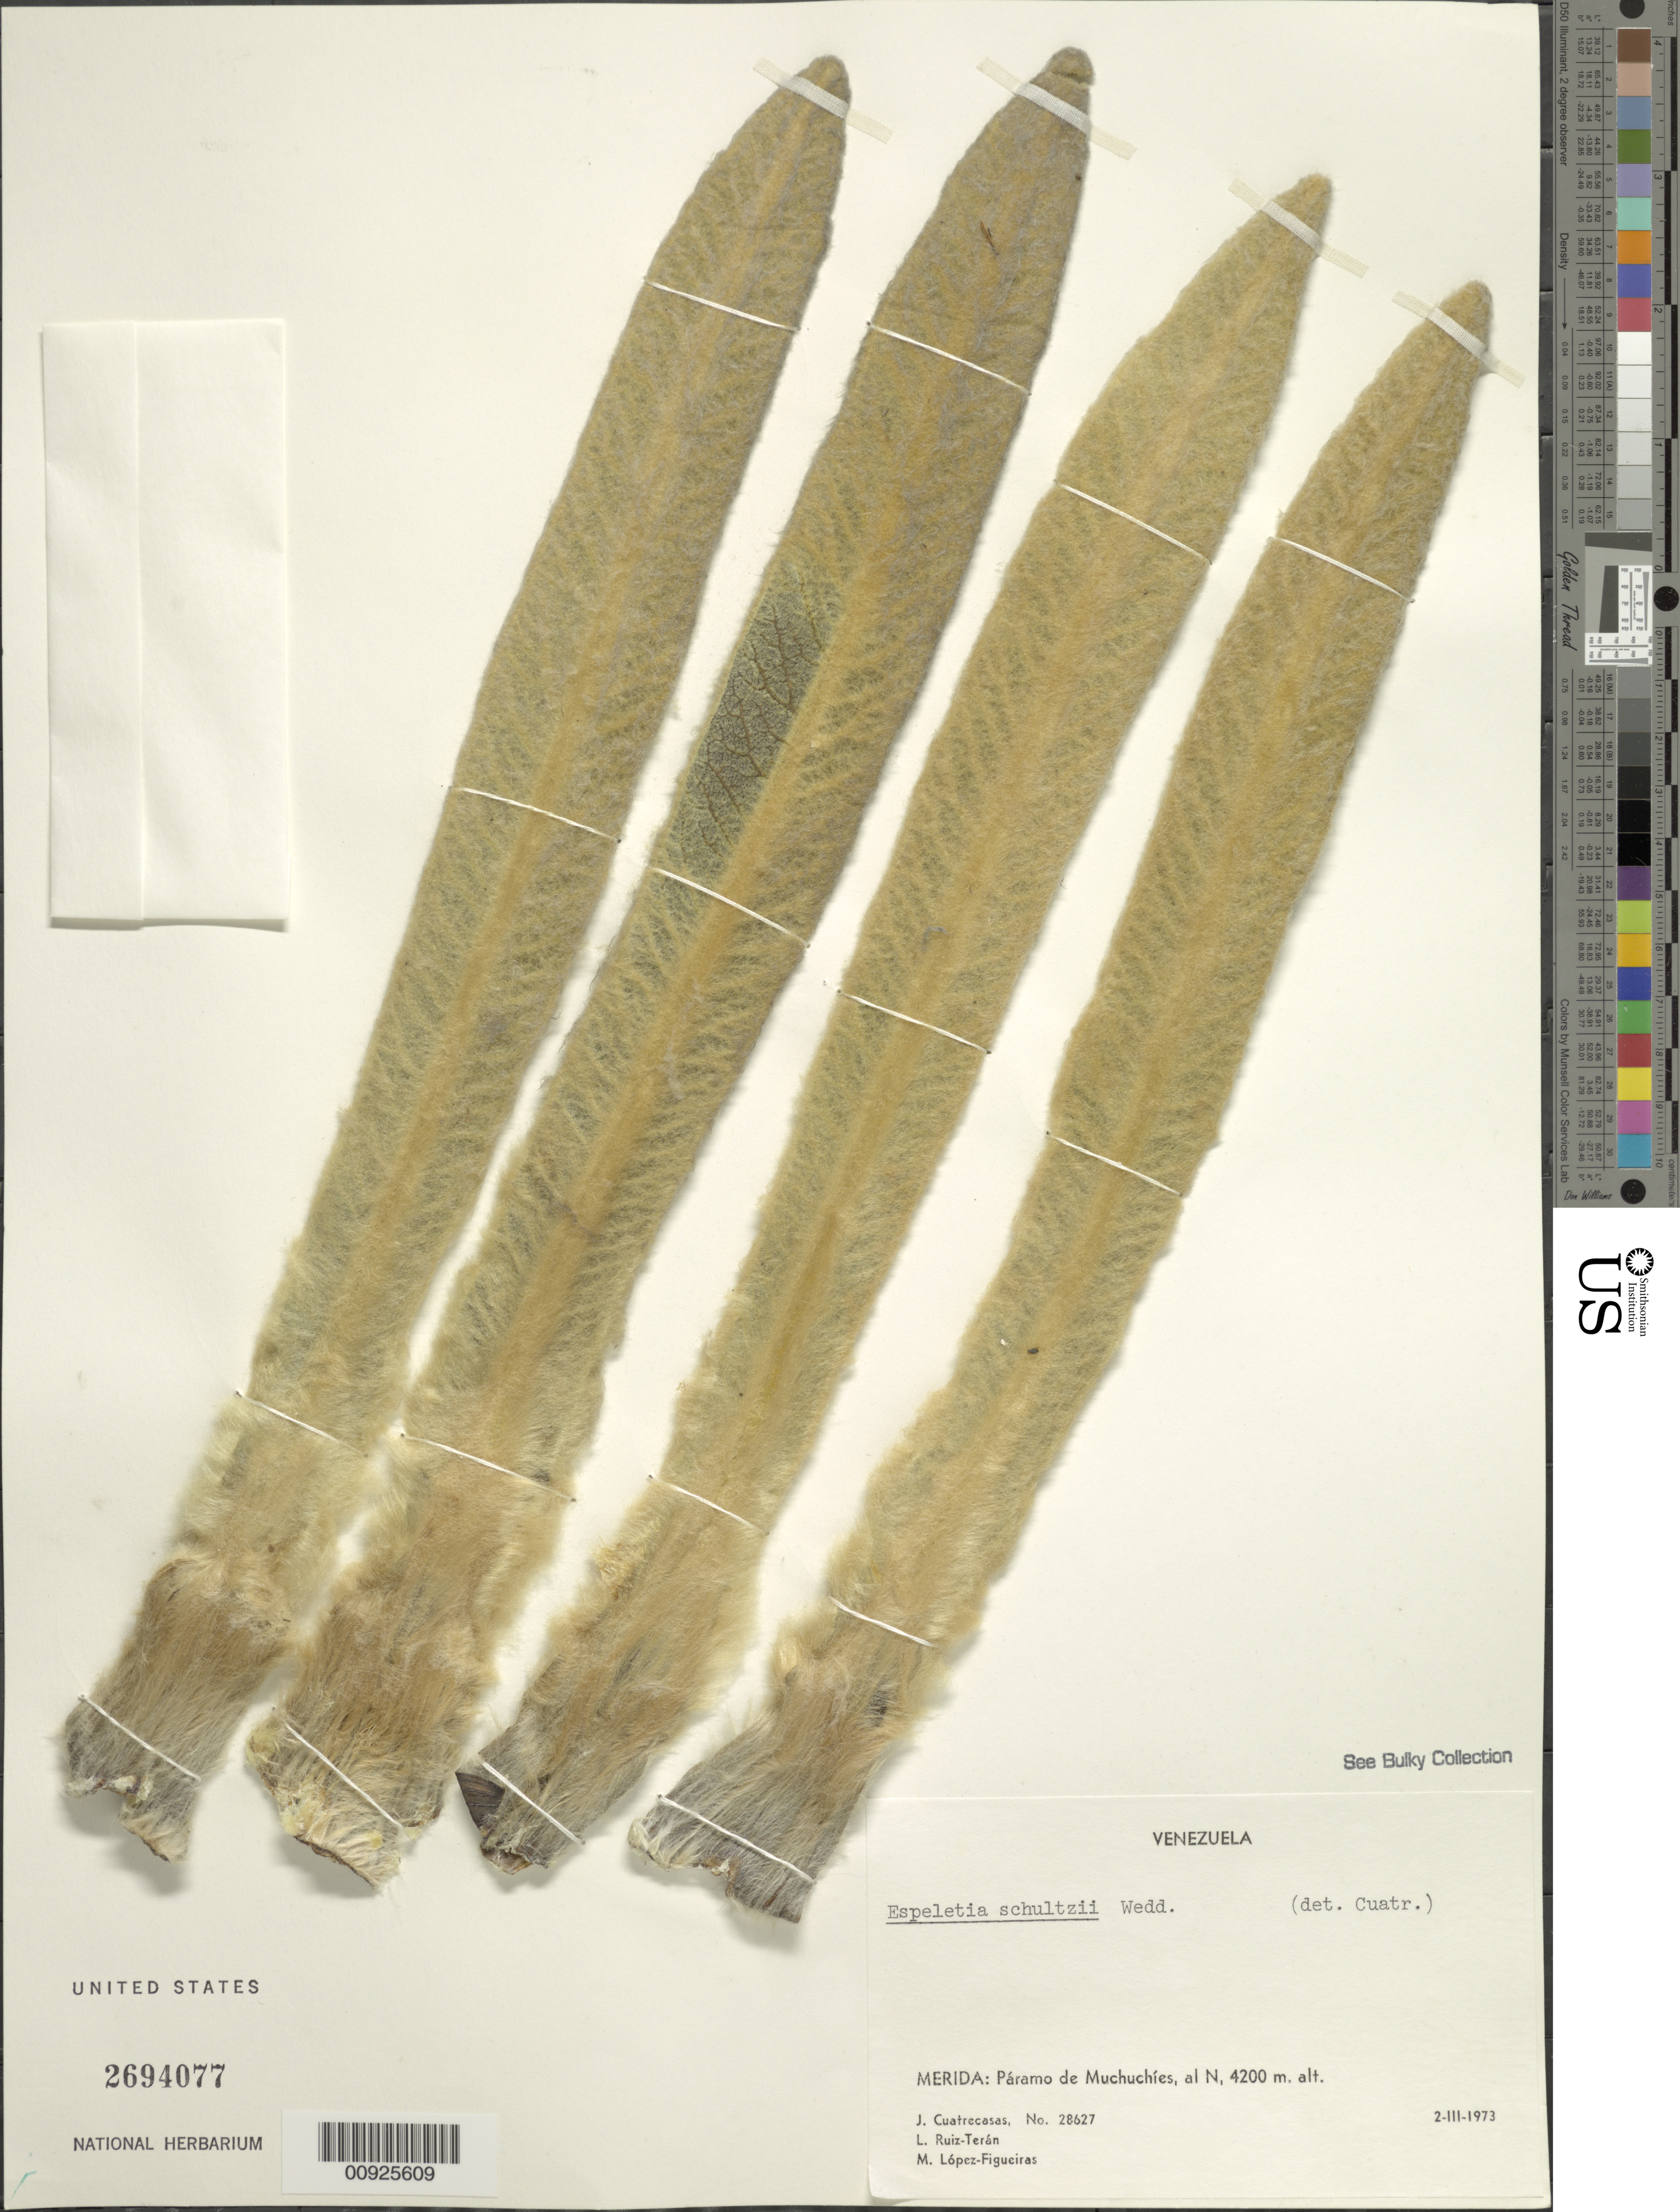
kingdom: Plantae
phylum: Tracheophyta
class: Magnoliopsida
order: Asterales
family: Asteraceae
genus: Espeletia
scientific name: Espeletia schultzii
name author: Wedd.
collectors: J. Cuatrecasas, L. E. Ruíz-Terán & M. López Figueiras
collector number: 28627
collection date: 1973-03-02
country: Venezuela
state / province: Mérida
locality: P. de Mucuchíes. Páramo de Mucuchíes, al N.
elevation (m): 4200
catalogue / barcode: US 2694077